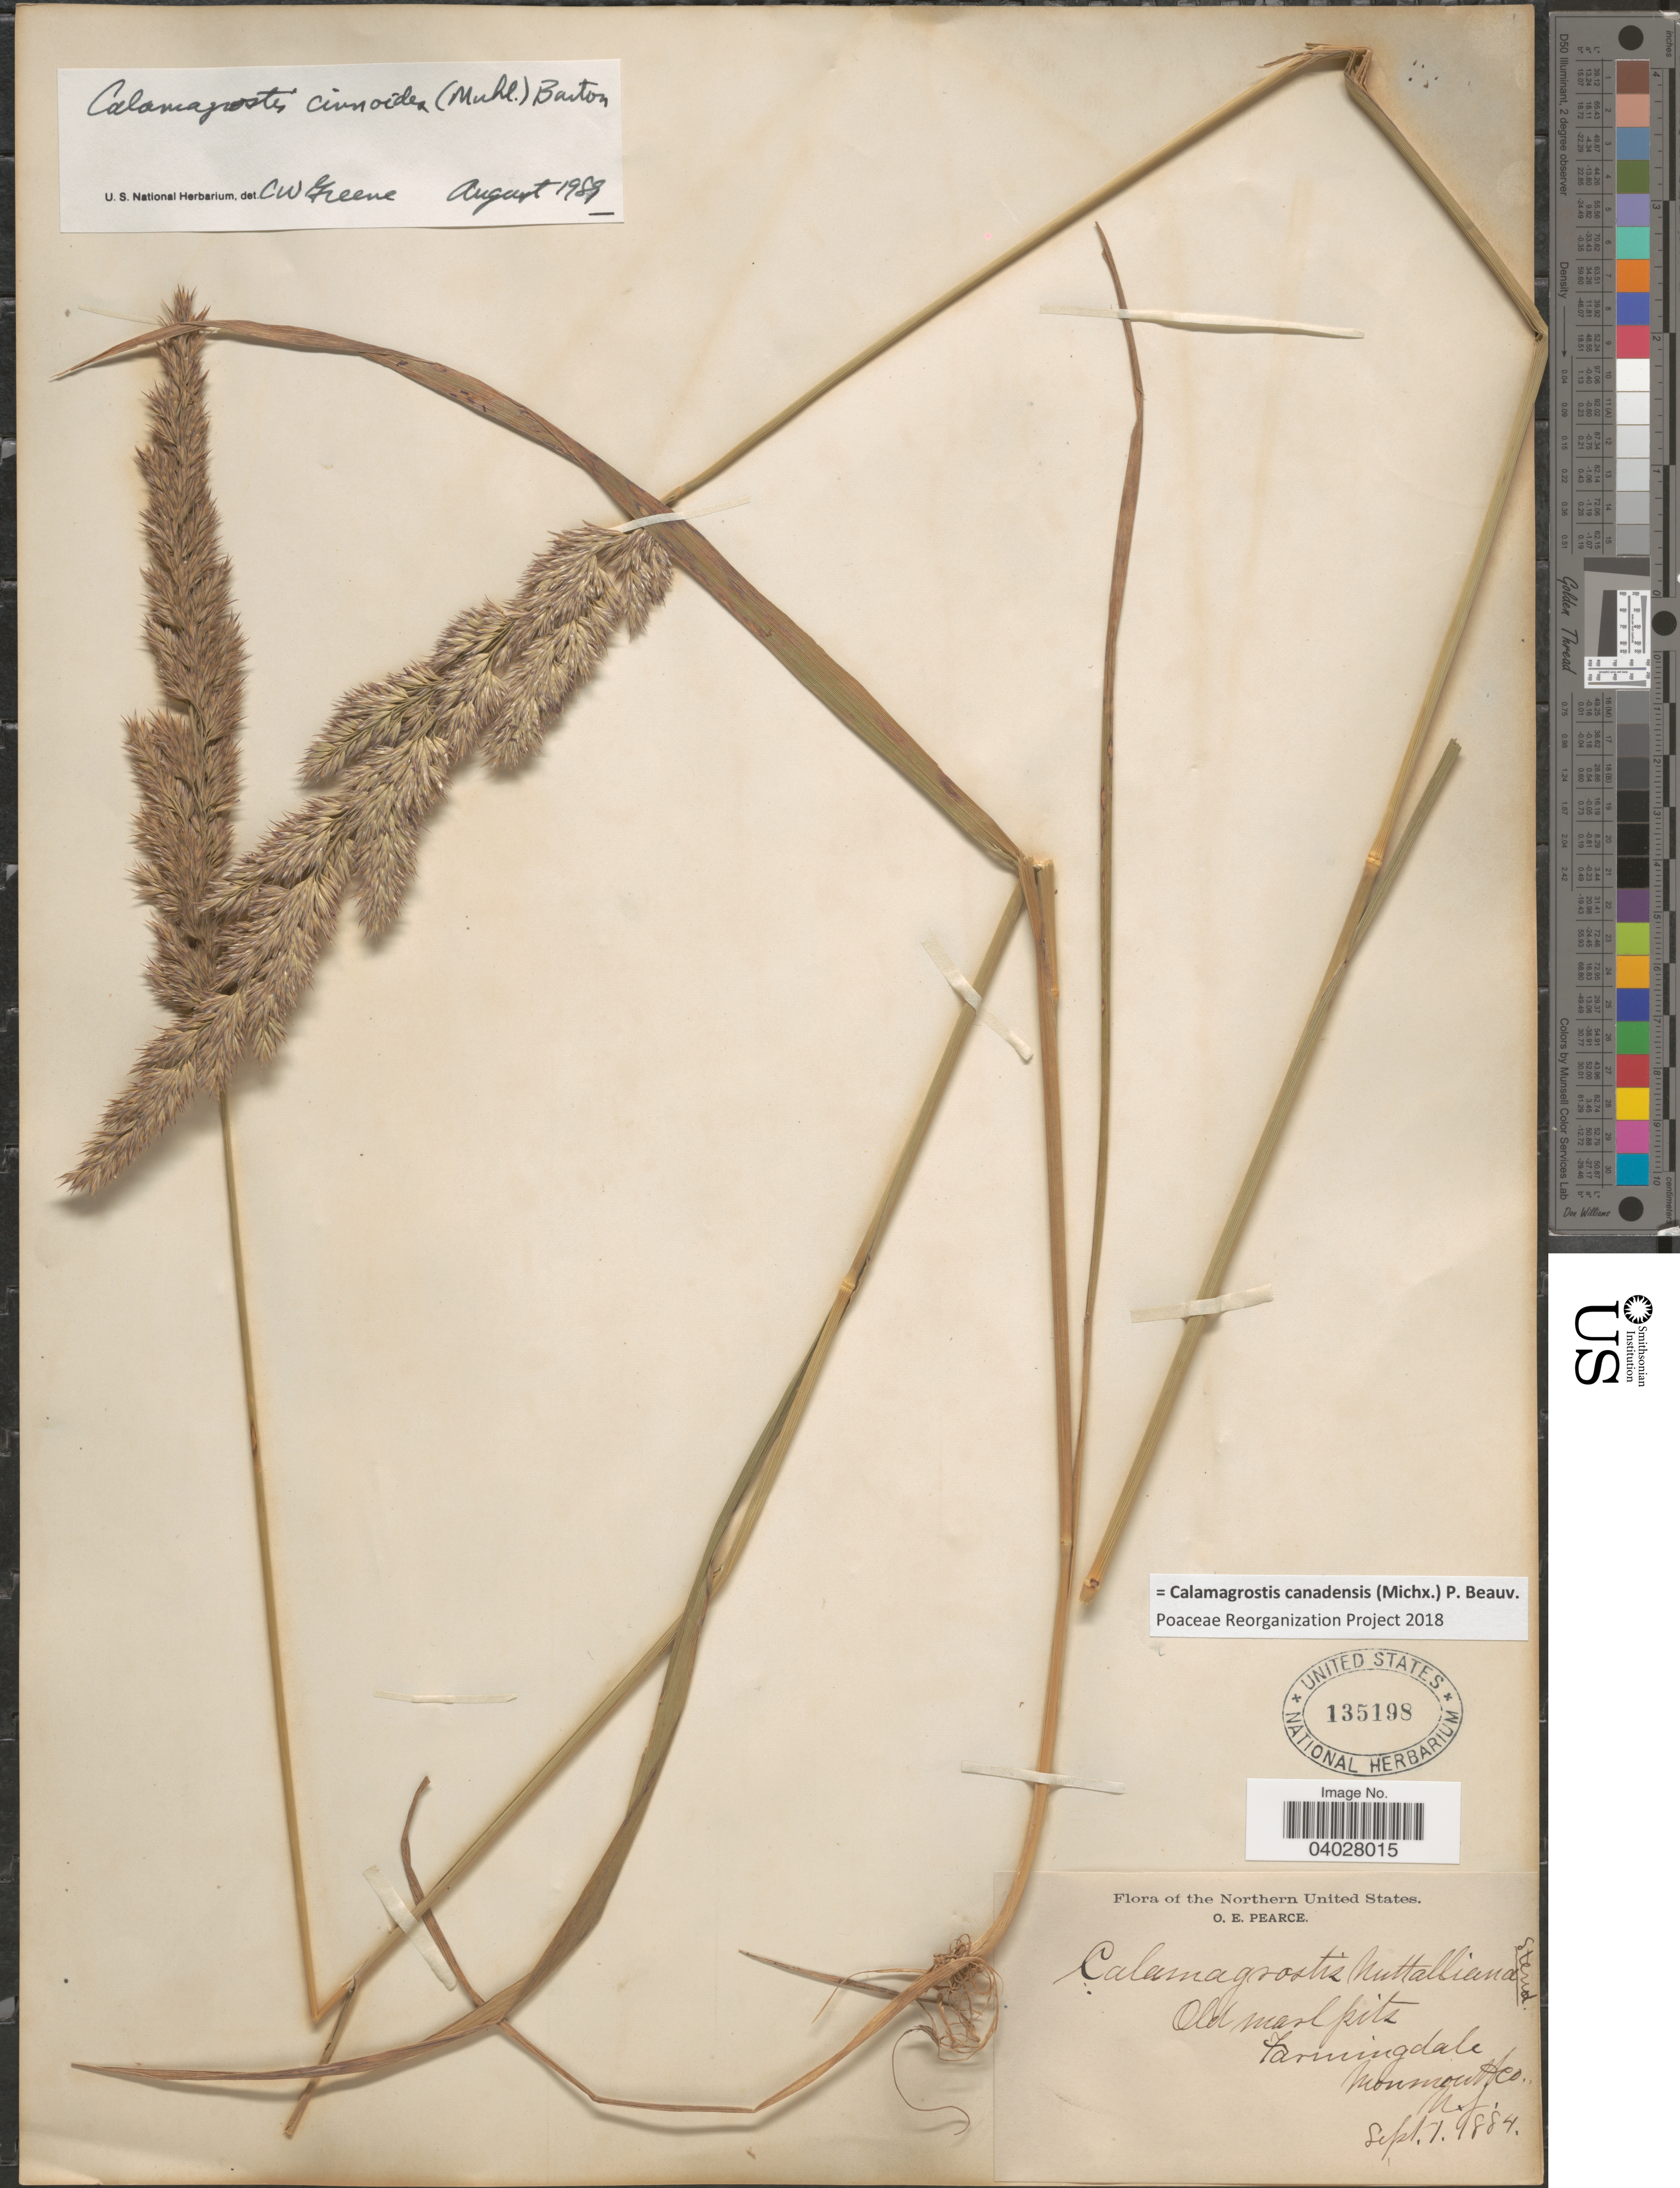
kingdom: Plantae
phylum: Tracheophyta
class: Liliopsida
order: Poales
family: Poaceae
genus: Calamagrostis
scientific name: Calamagrostis canadensis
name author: (Michx.) P. Beauv.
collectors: O. E. Pearce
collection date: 1884-09-01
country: United States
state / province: New Jersey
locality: Northern United States. Tarmingdale. Monmouth Co.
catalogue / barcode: US 135198